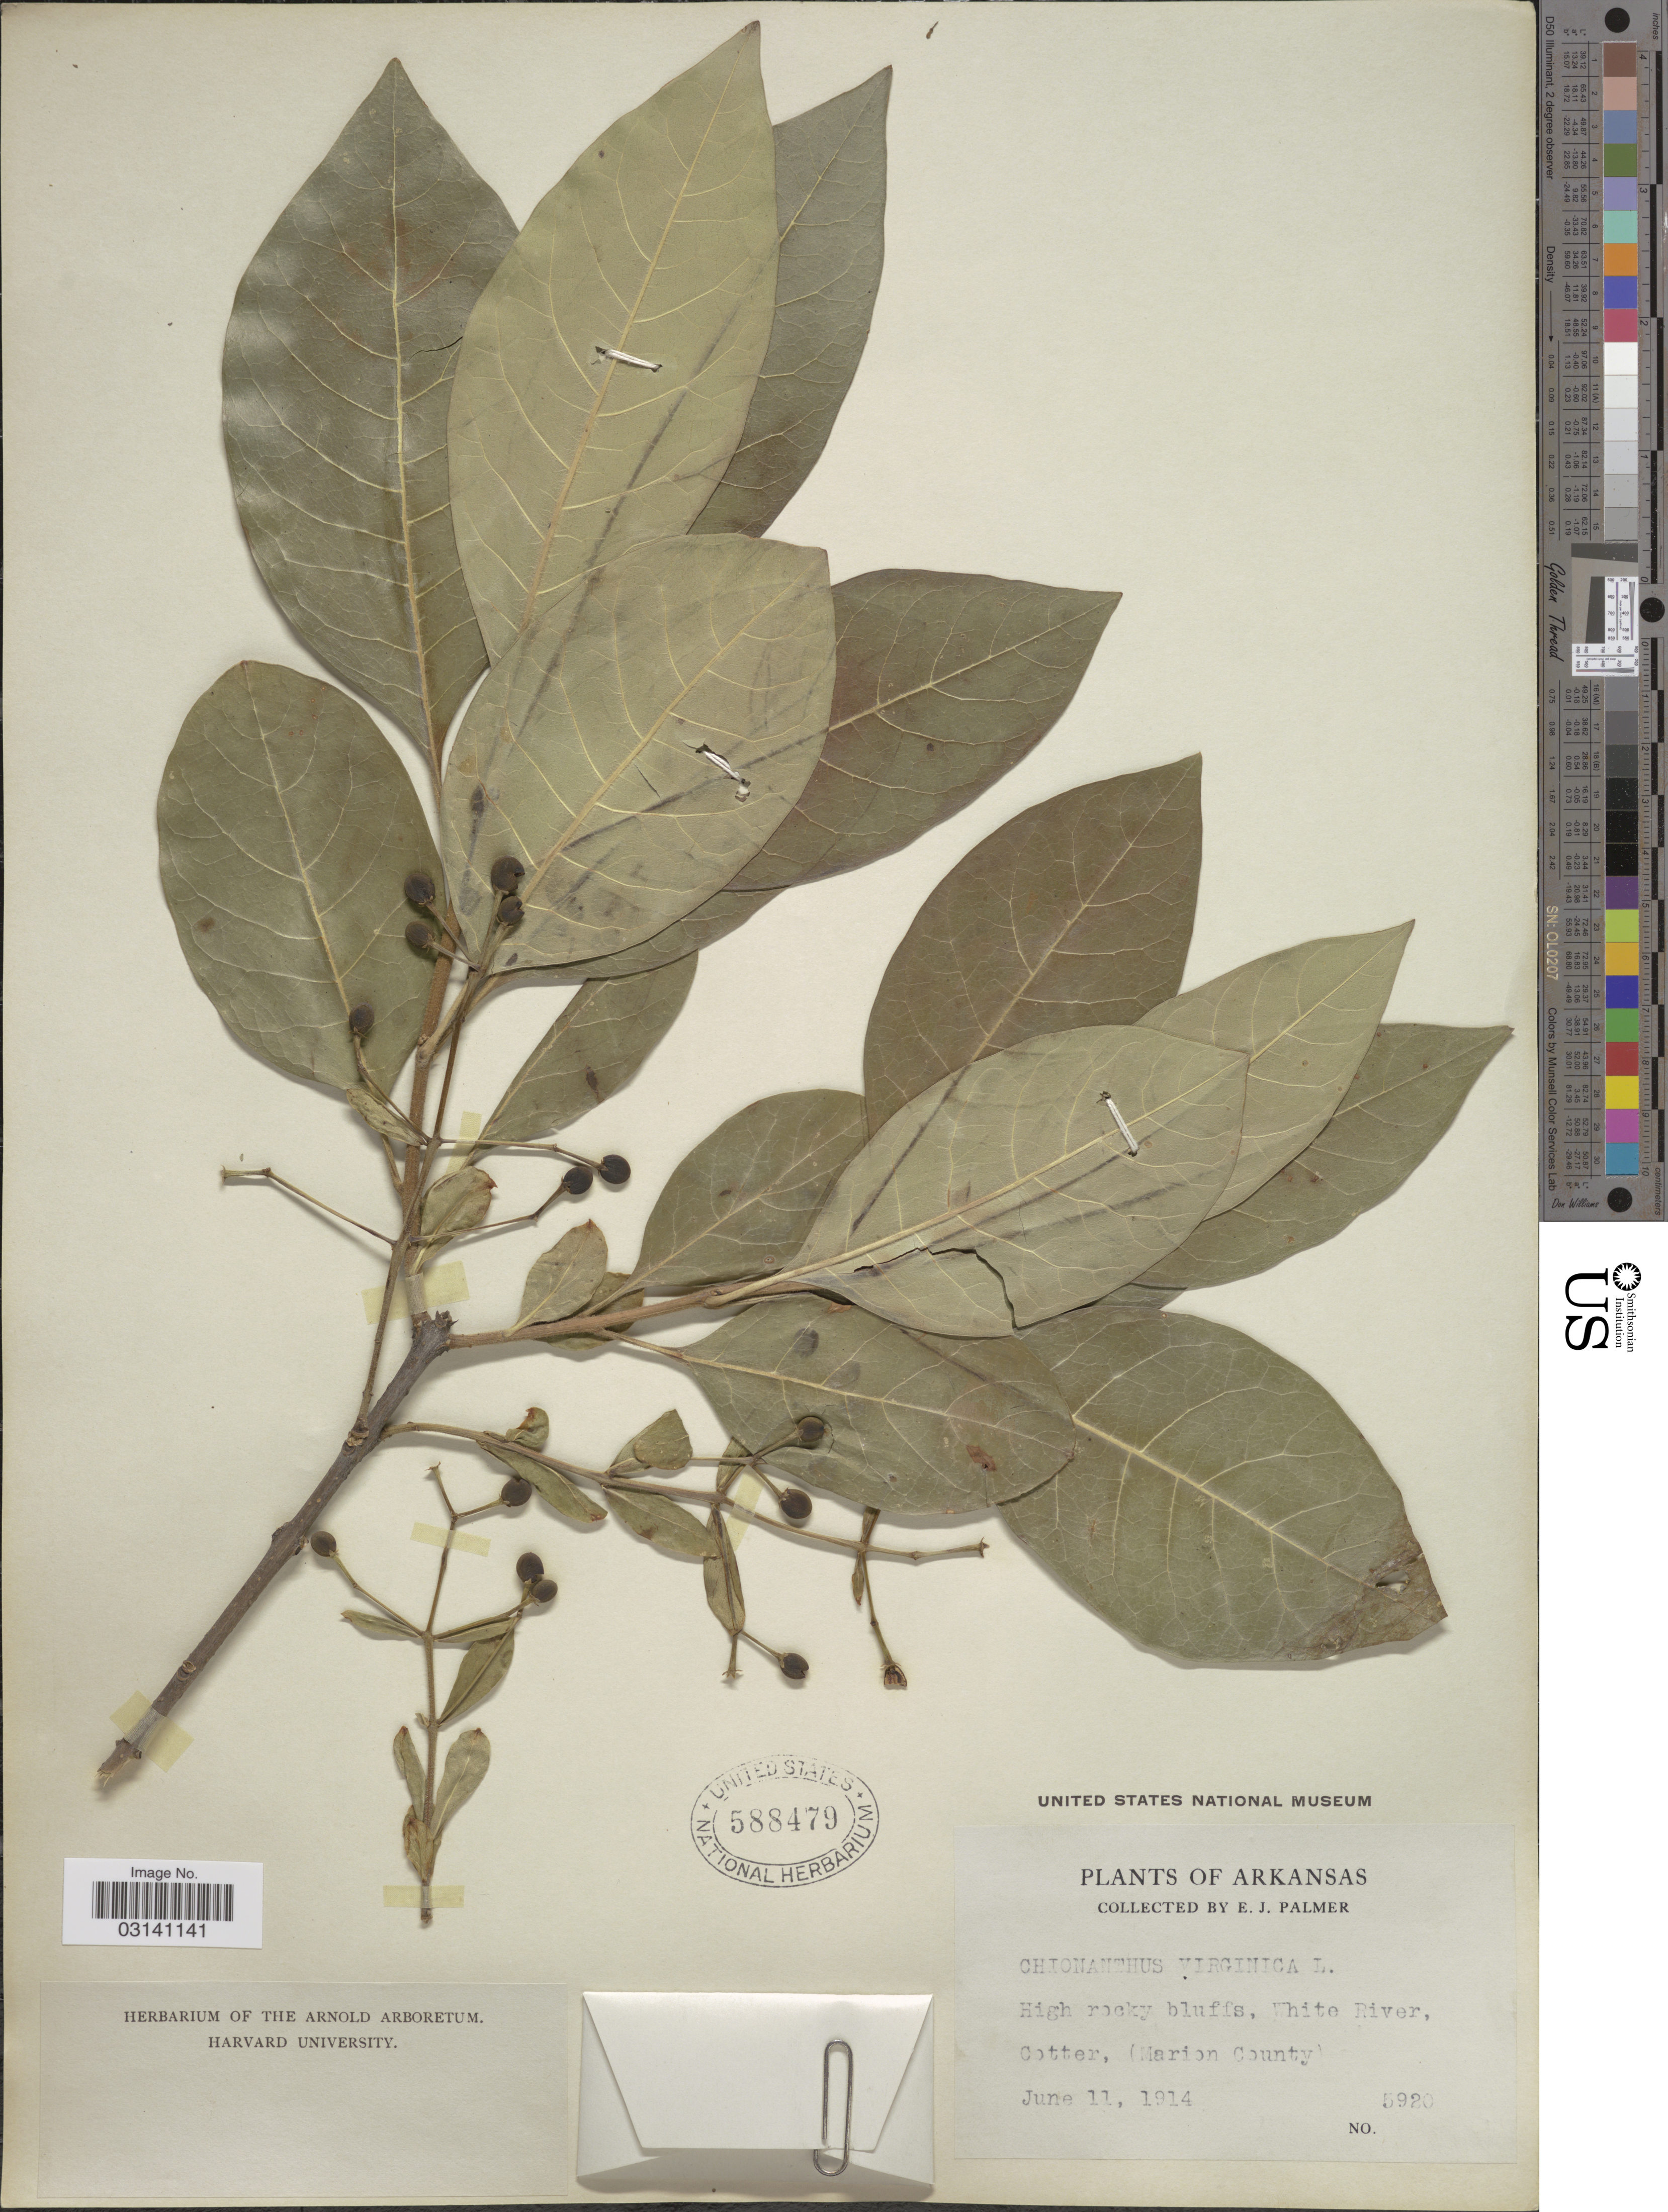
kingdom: Plantae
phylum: Tracheophyta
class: Magnoliopsida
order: Lamiales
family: Oleaceae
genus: Chionanthus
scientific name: Chionanthus virginicus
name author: L.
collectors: E. J. Palmer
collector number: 5920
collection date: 1914-06-11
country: United States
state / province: Arkansas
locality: White River, Cotter, (Marion County).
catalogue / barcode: US 588479